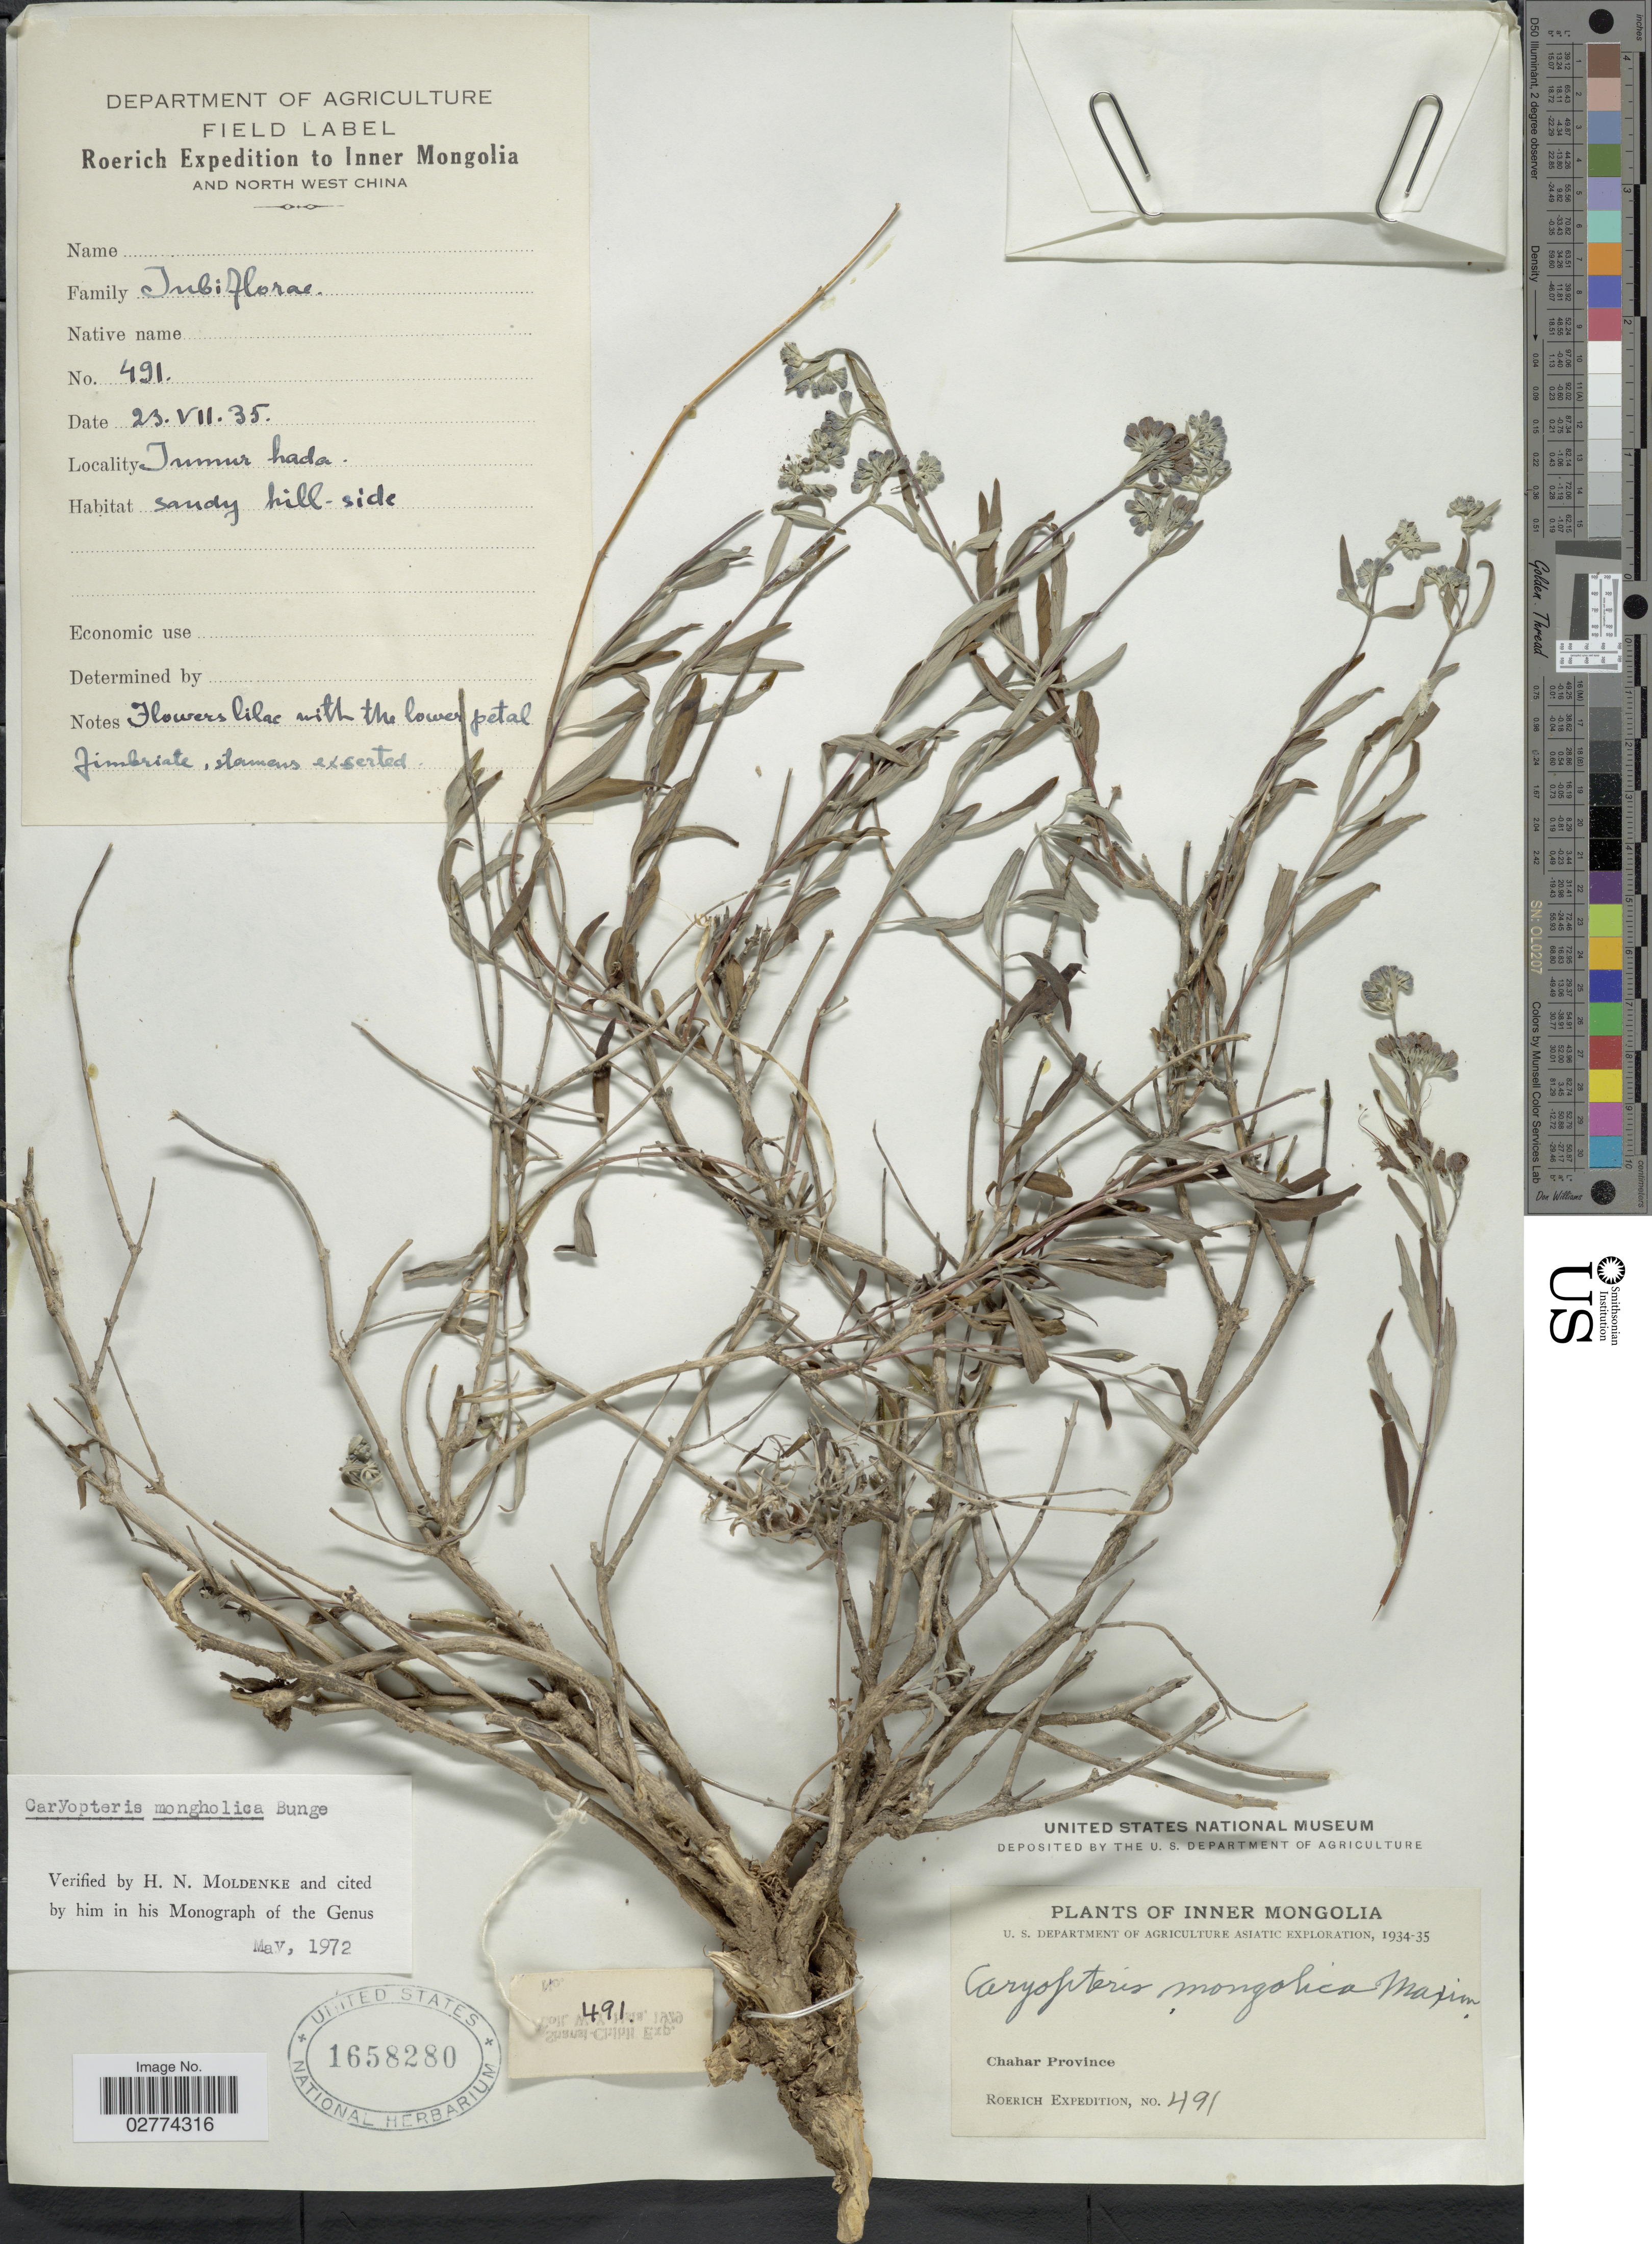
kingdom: Plantae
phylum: Tracheophyta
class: Magnoliopsida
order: Lamiales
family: Lamiaceae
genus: Caryopteris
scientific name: Caryopteris mongholica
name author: Bunge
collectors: Roerich Expedition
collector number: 491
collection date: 1935-07-23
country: China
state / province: Nei Monggol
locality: Inner Mongolia and North West China. Tumur hada. Chahar Province.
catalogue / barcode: US 1658280